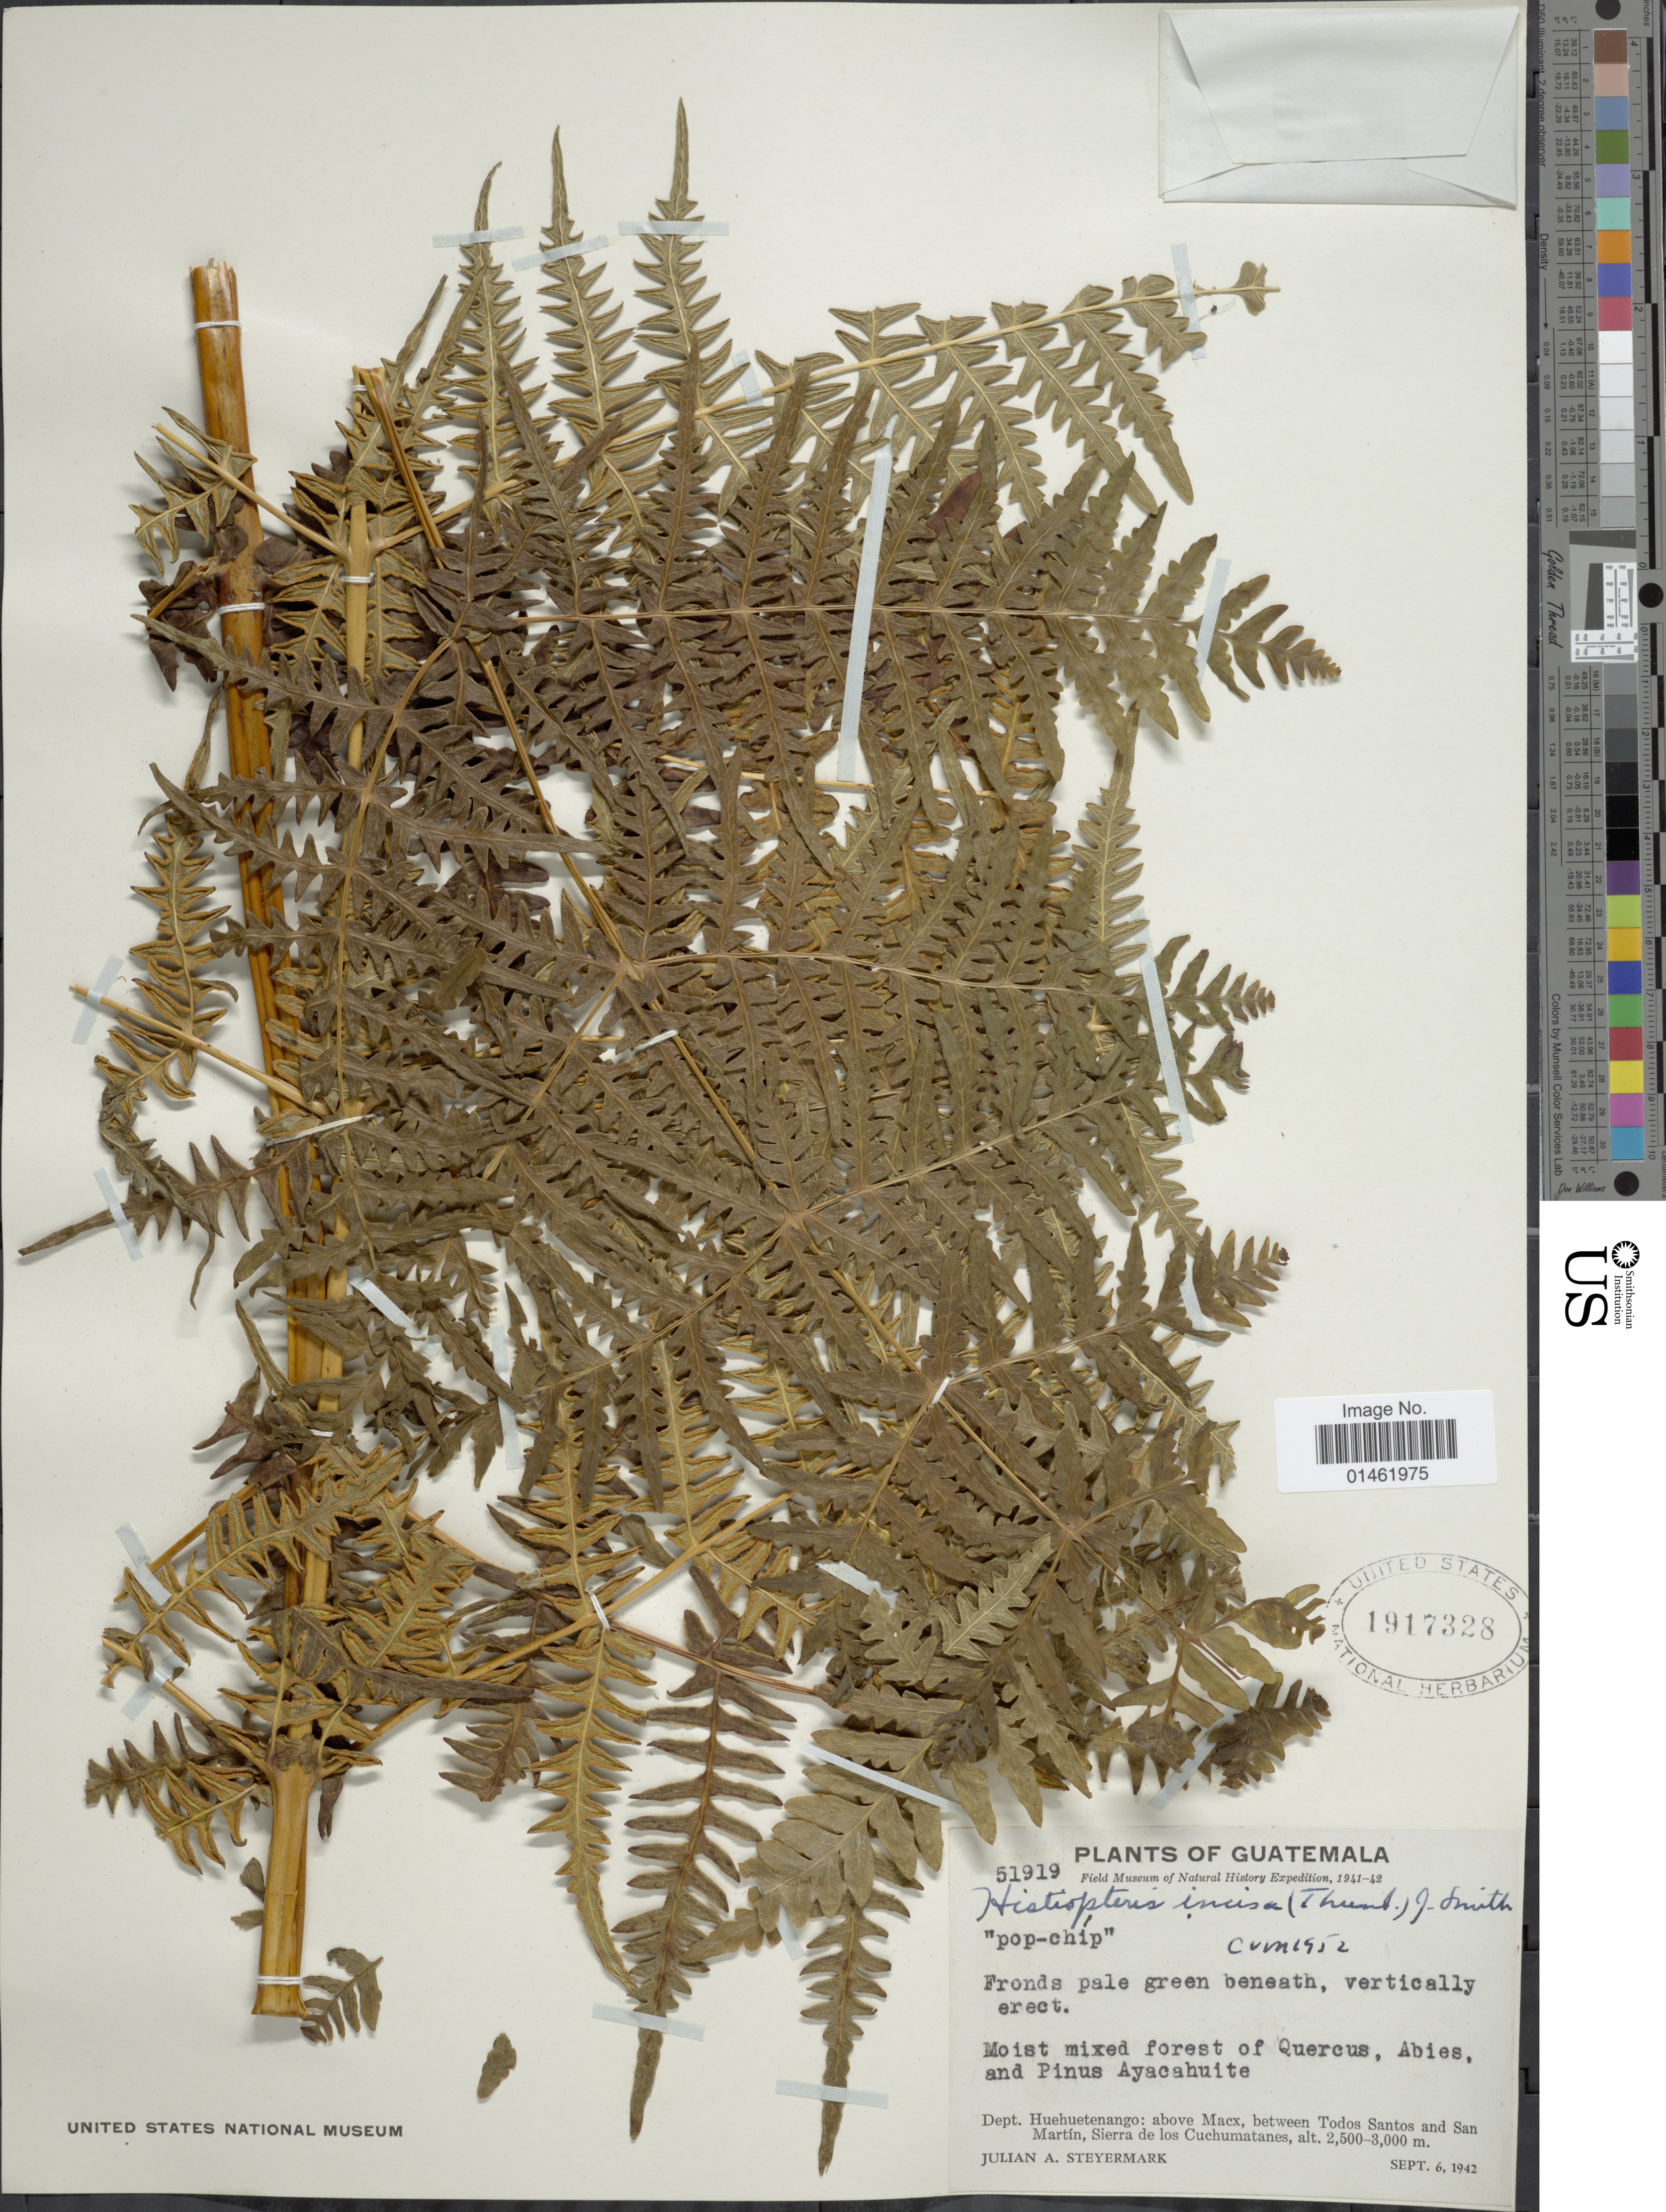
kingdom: Plantae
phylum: Tracheophyta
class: Polypodiopsida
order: Polypodiales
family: Dennstaedtiaceae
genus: Histiopteris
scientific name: Histiopteris incisa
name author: (Thunb.) J. Sm.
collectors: J. Steyermark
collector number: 51919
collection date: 1942-09-06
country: Guatemala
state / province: Huehuetenango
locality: Dept. Huehuetenango: above Macx, between Todos Santos and San Martin, Sierra de los Cuchumatanes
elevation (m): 2500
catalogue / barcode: US 1917328